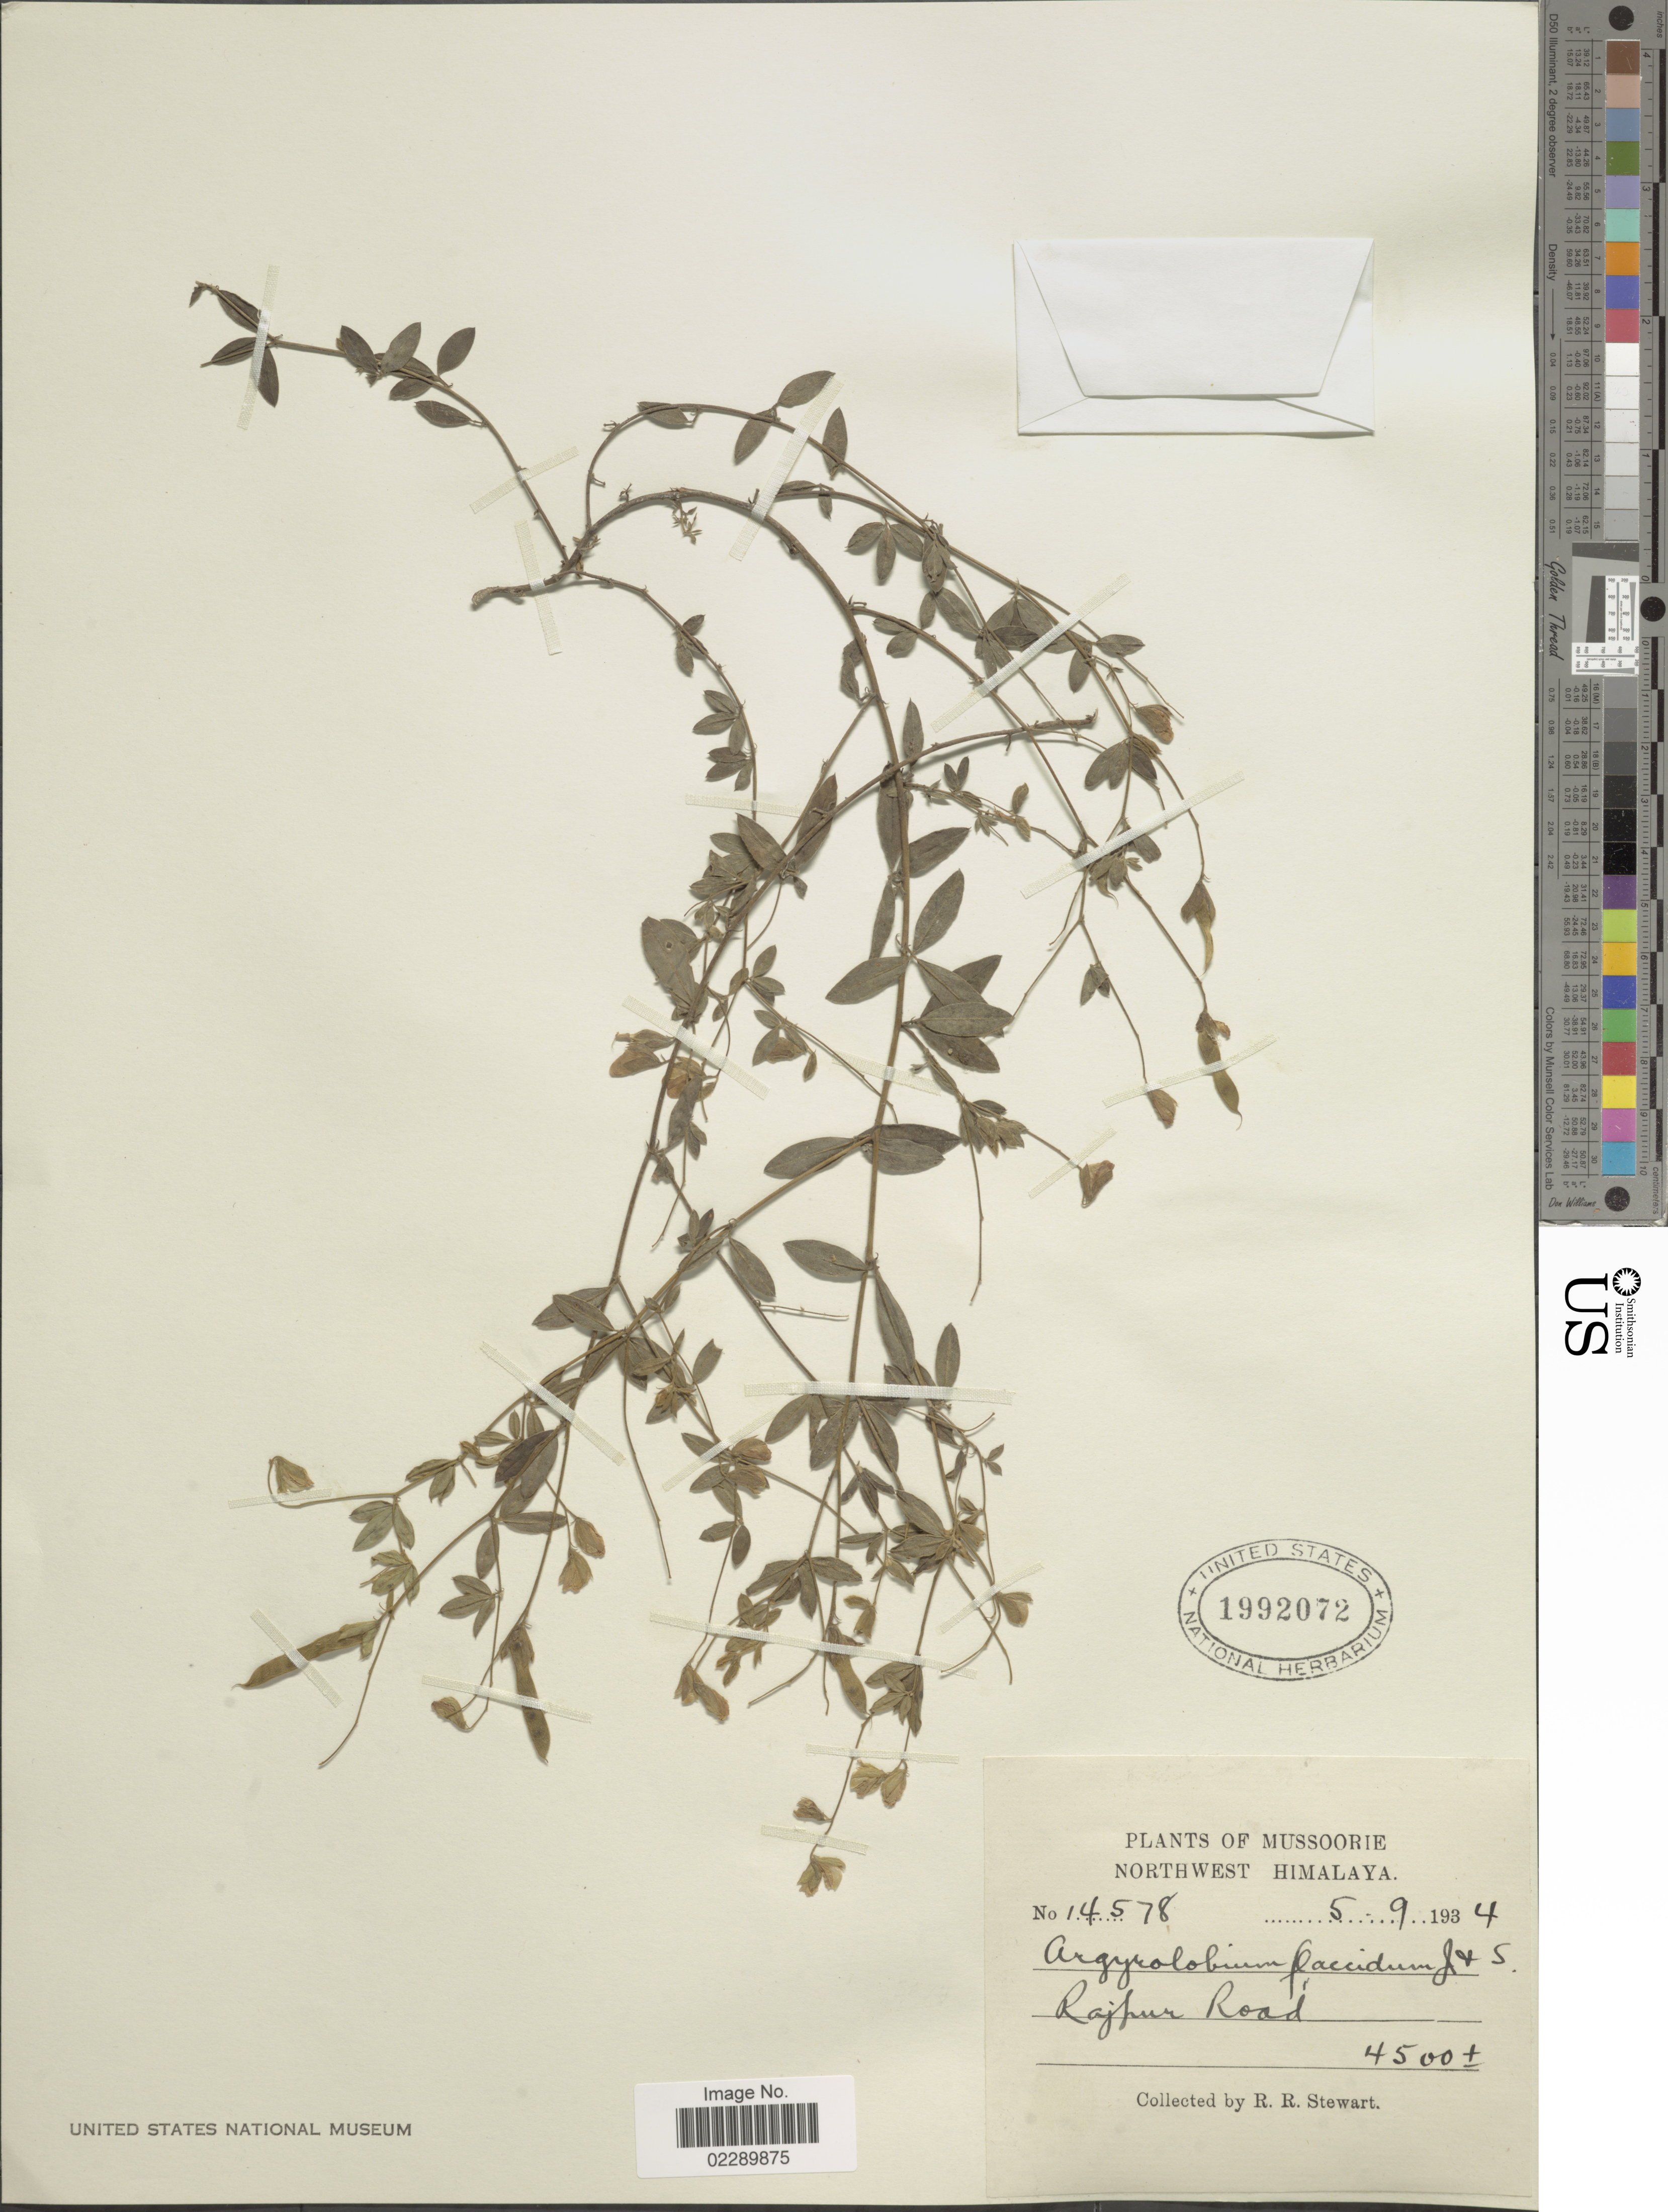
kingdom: Plantae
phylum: Tracheophyta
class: Magnoliopsida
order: Fabales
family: Fabaceae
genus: Argyrolobium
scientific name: Argyrolobium flaccidum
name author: (Royle) Jaub. & Spach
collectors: R. R. Stewart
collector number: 14578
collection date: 1934-09-05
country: India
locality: Mussoorie. Northwest Himalaya. Rajpur Road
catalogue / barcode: US 1992072